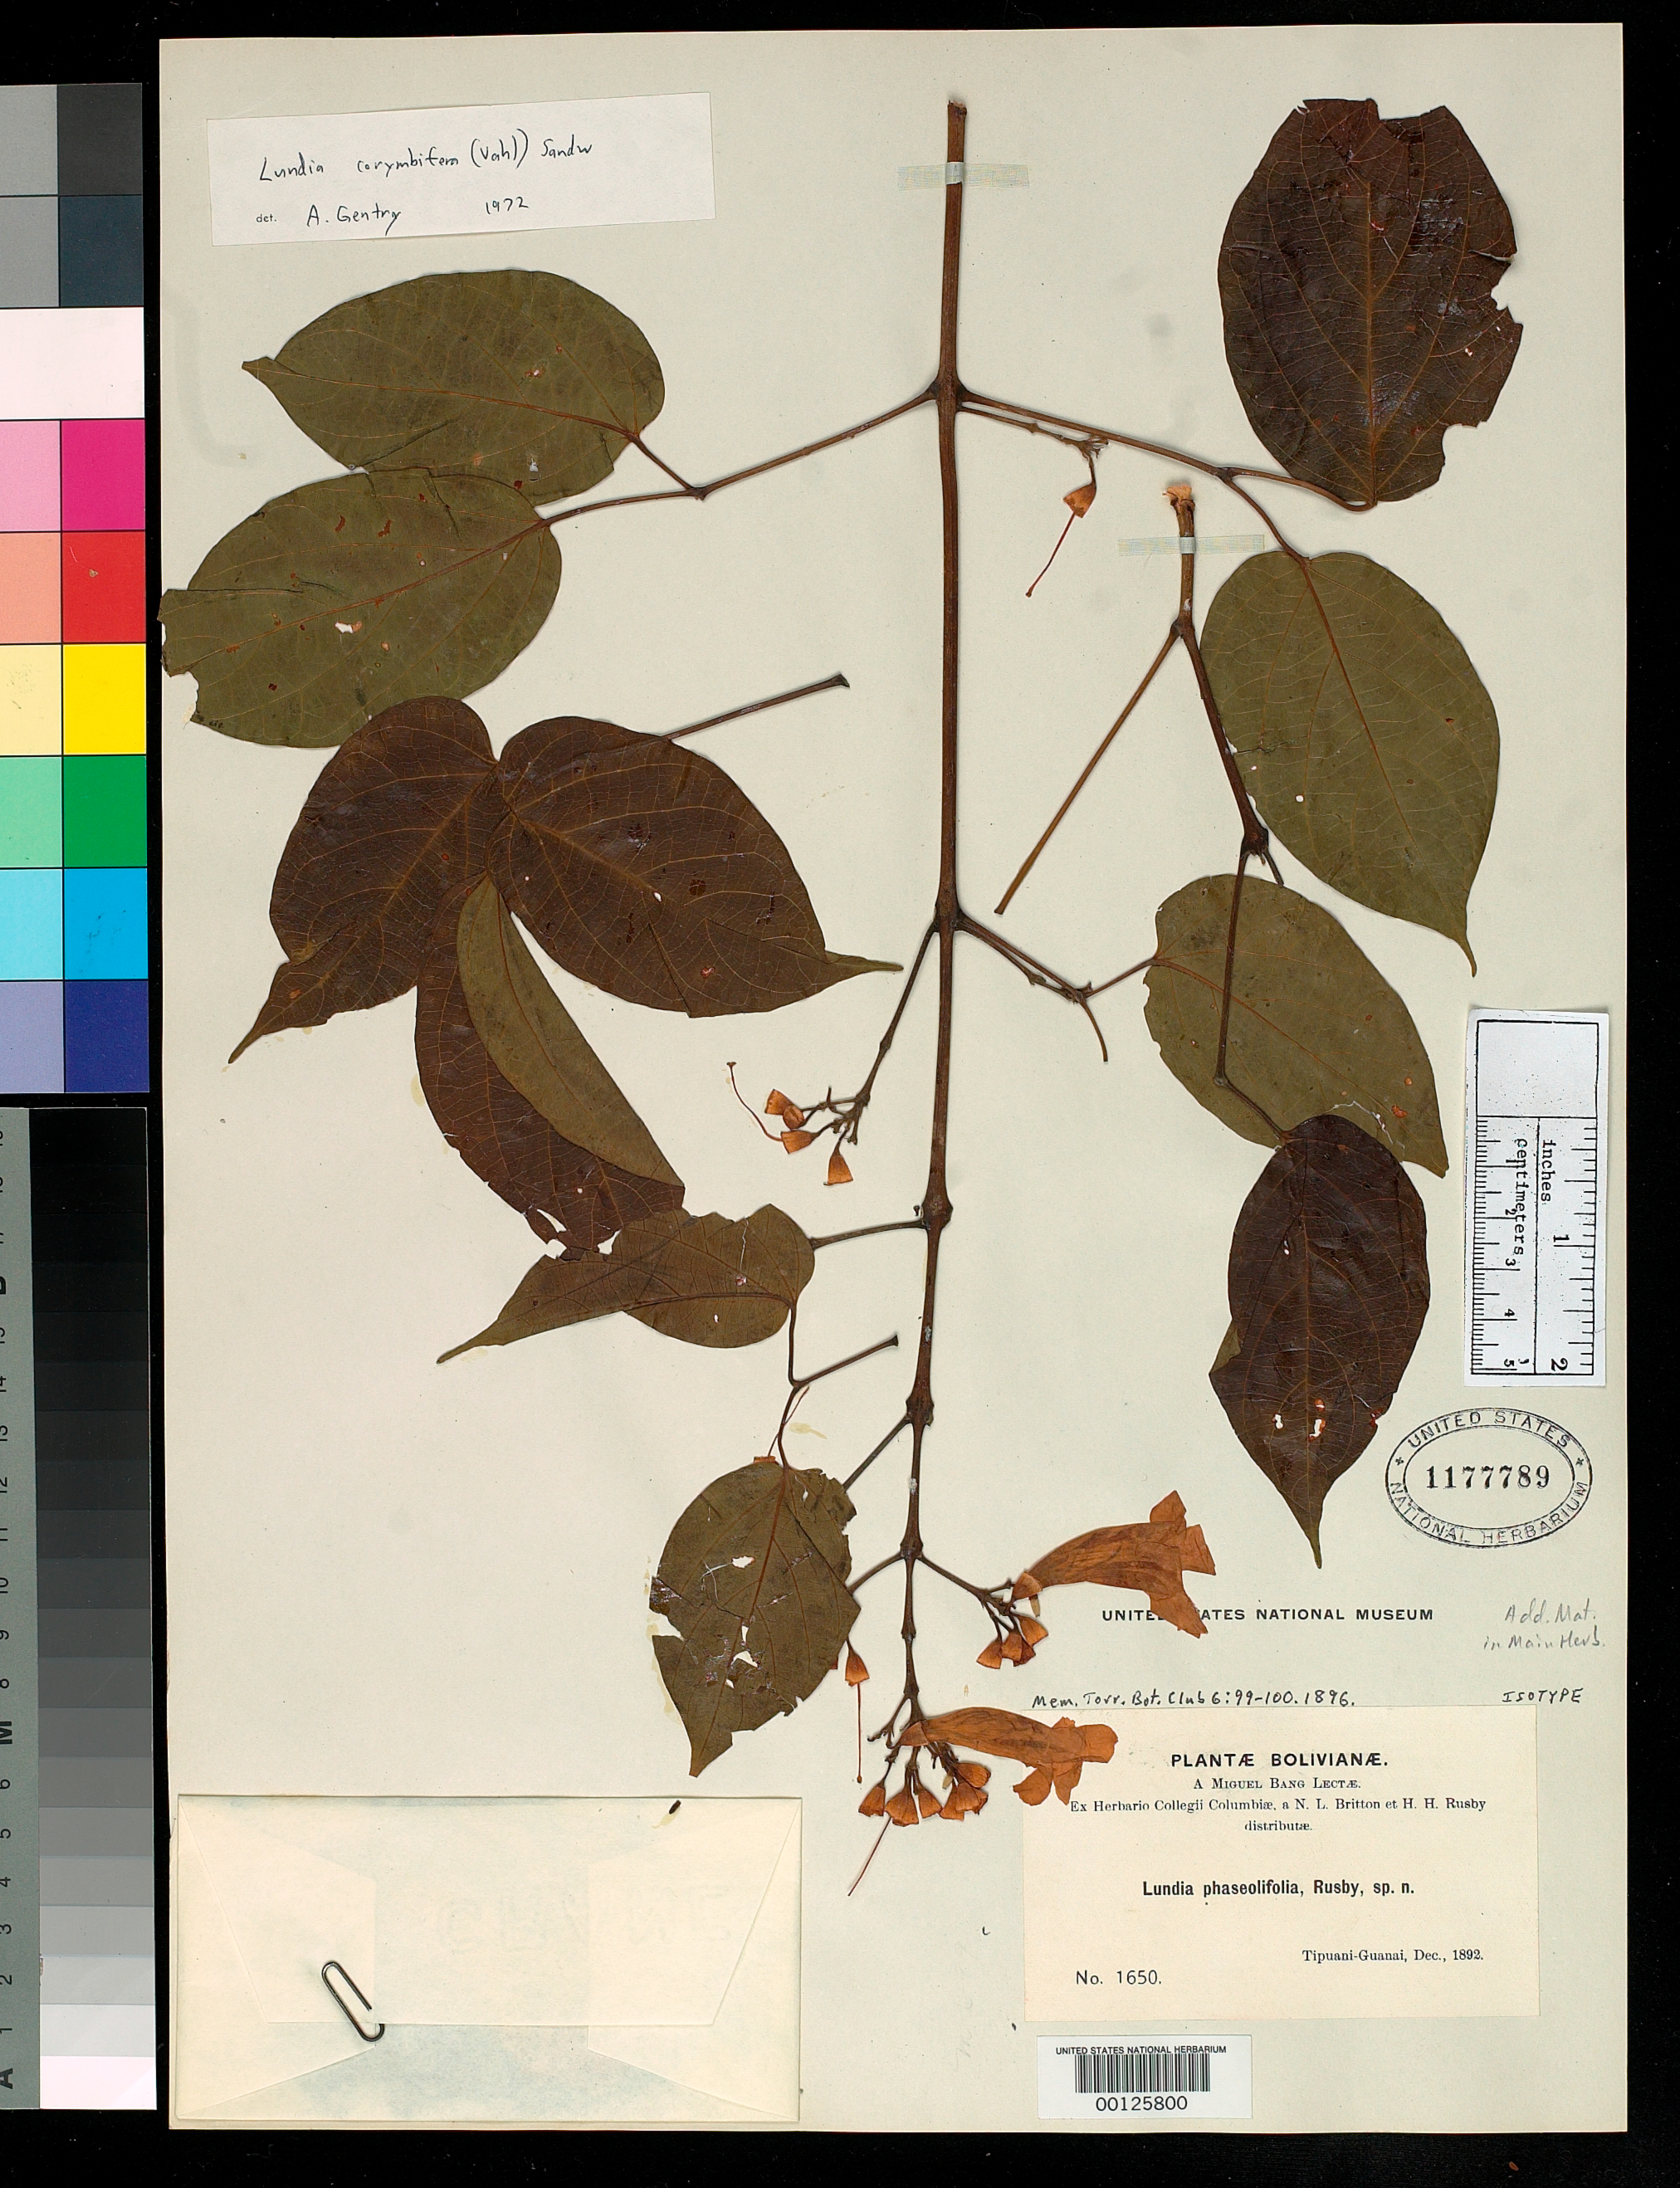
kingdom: Plantae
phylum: Tracheophyta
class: Magnoliopsida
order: Lamiales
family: Bignoniaceae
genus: Lundia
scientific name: Lundia phaseolifolia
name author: Rusby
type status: Syntype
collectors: M. Bang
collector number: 1650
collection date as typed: Dec 1892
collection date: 1892-12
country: Bolivia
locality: Tipuani - Guanai.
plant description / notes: Annotated by M. Kaehler (SPF, 2010) as "duplicate of the lectotype (NY)".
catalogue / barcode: US 1177789